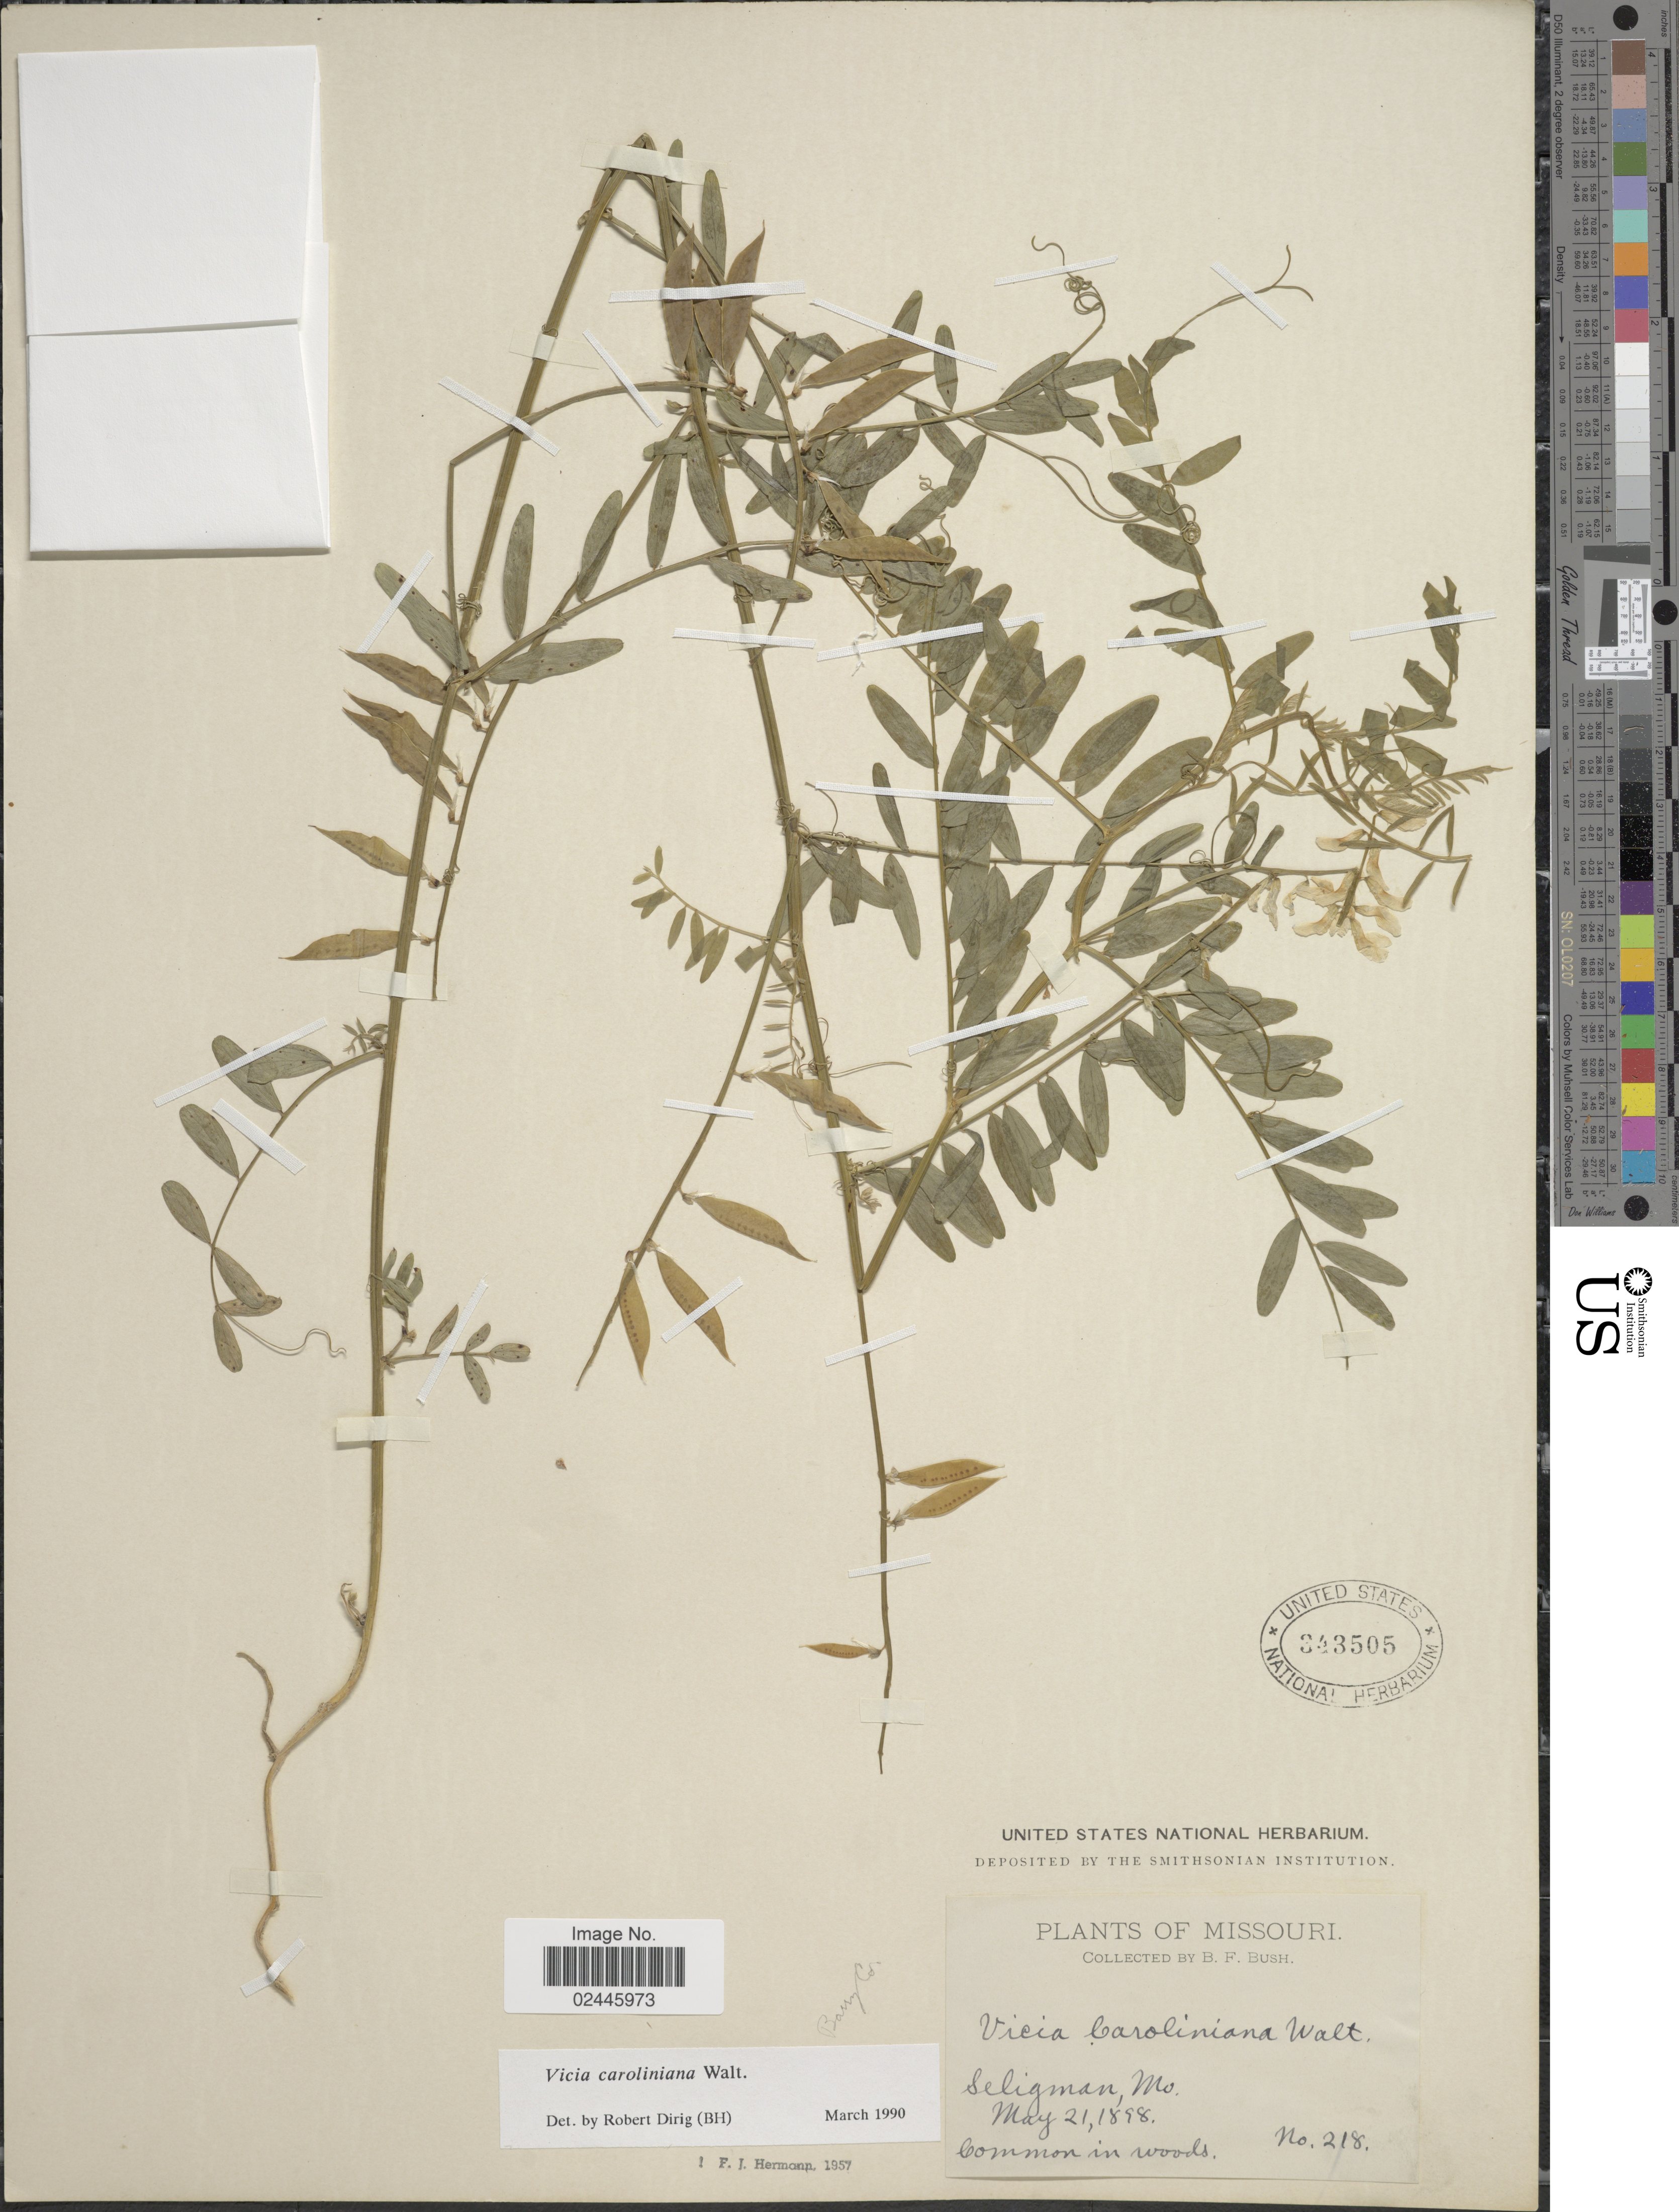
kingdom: Plantae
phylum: Tracheophyta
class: Magnoliopsida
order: Fabales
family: Fabaceae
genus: Vicia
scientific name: Vicia caroliniana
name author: Walter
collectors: B. F. Bush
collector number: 218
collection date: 1898-05-21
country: United States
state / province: Missouri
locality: Seligman, Barry Co.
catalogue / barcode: US 343505